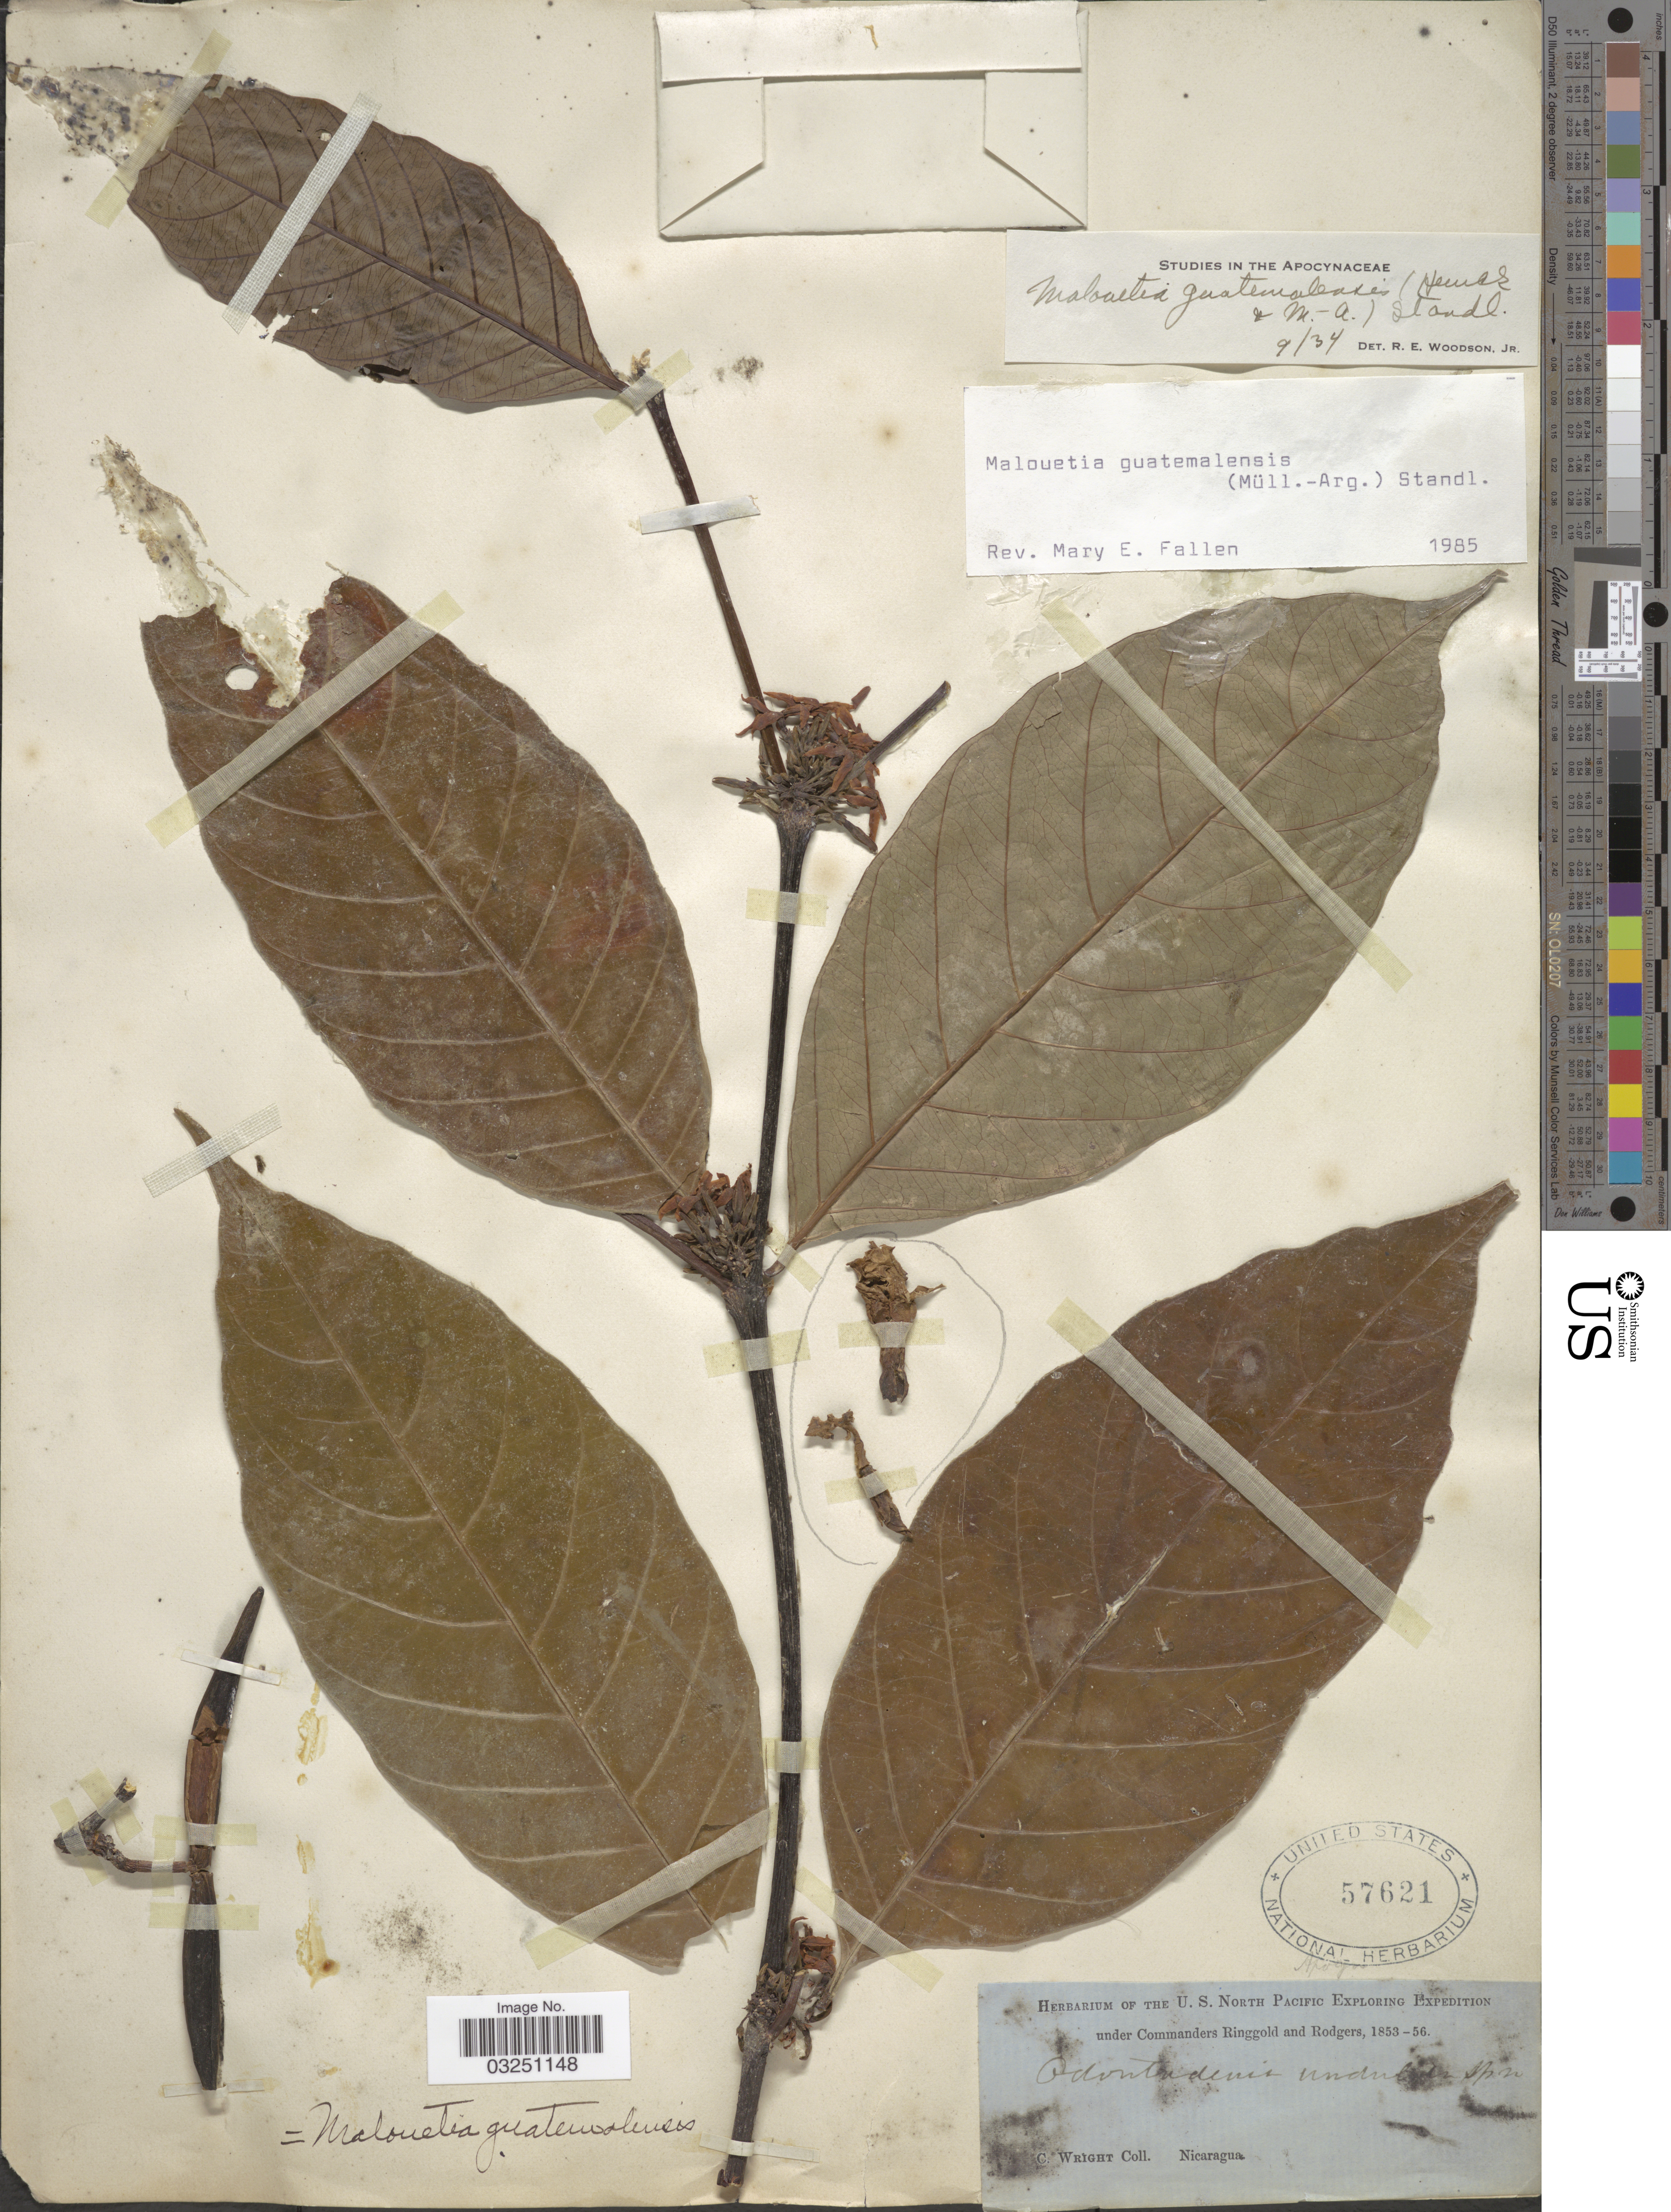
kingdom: Plantae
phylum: Tracheophyta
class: Magnoliopsida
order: Gentianales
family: Apocynaceae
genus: Malouetia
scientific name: Malouetia guatemalensis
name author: (Müll. Arg.) Standl.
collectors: C. Wright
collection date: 1853/1856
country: Nicaragua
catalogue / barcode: US 57621